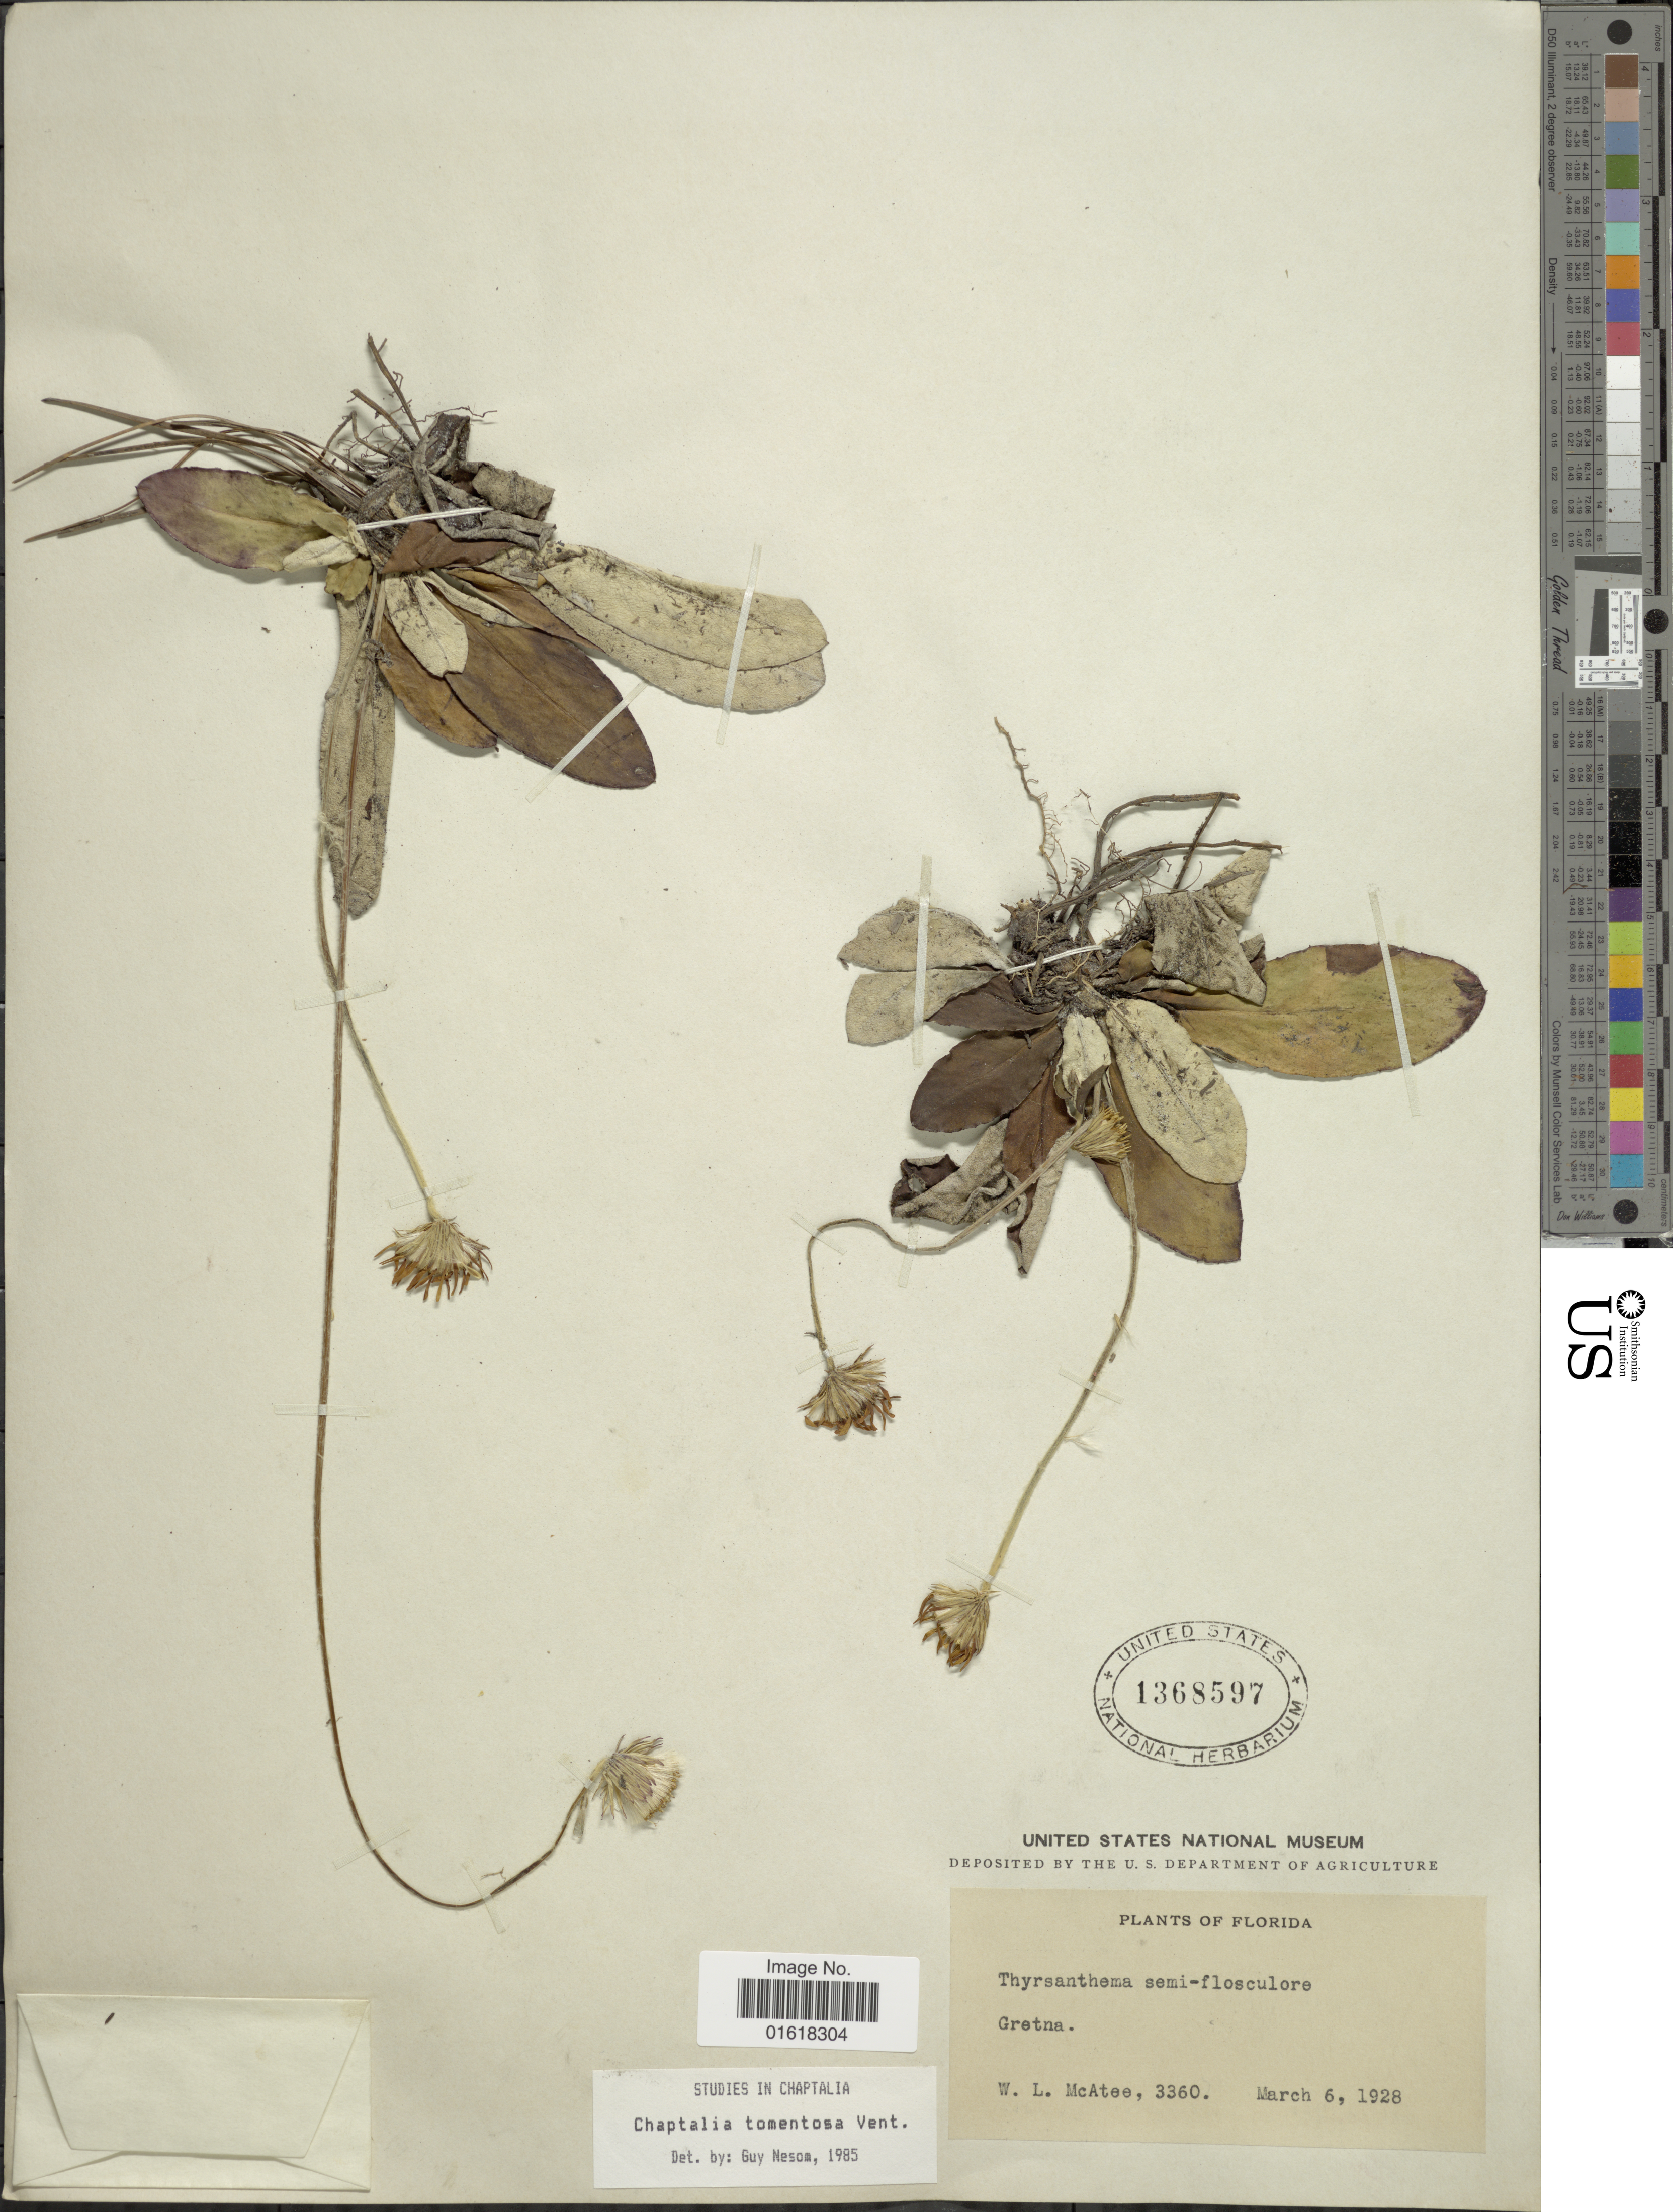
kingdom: Plantae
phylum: Tracheophyta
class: Magnoliopsida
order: Asterales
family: Asteraceae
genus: Chaptalia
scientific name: Chaptalia tomentosa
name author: Vent.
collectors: W. McAtee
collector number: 3360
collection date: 1928-03-06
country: United States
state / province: Florida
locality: Gretna [unsure placement]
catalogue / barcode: US 1368597